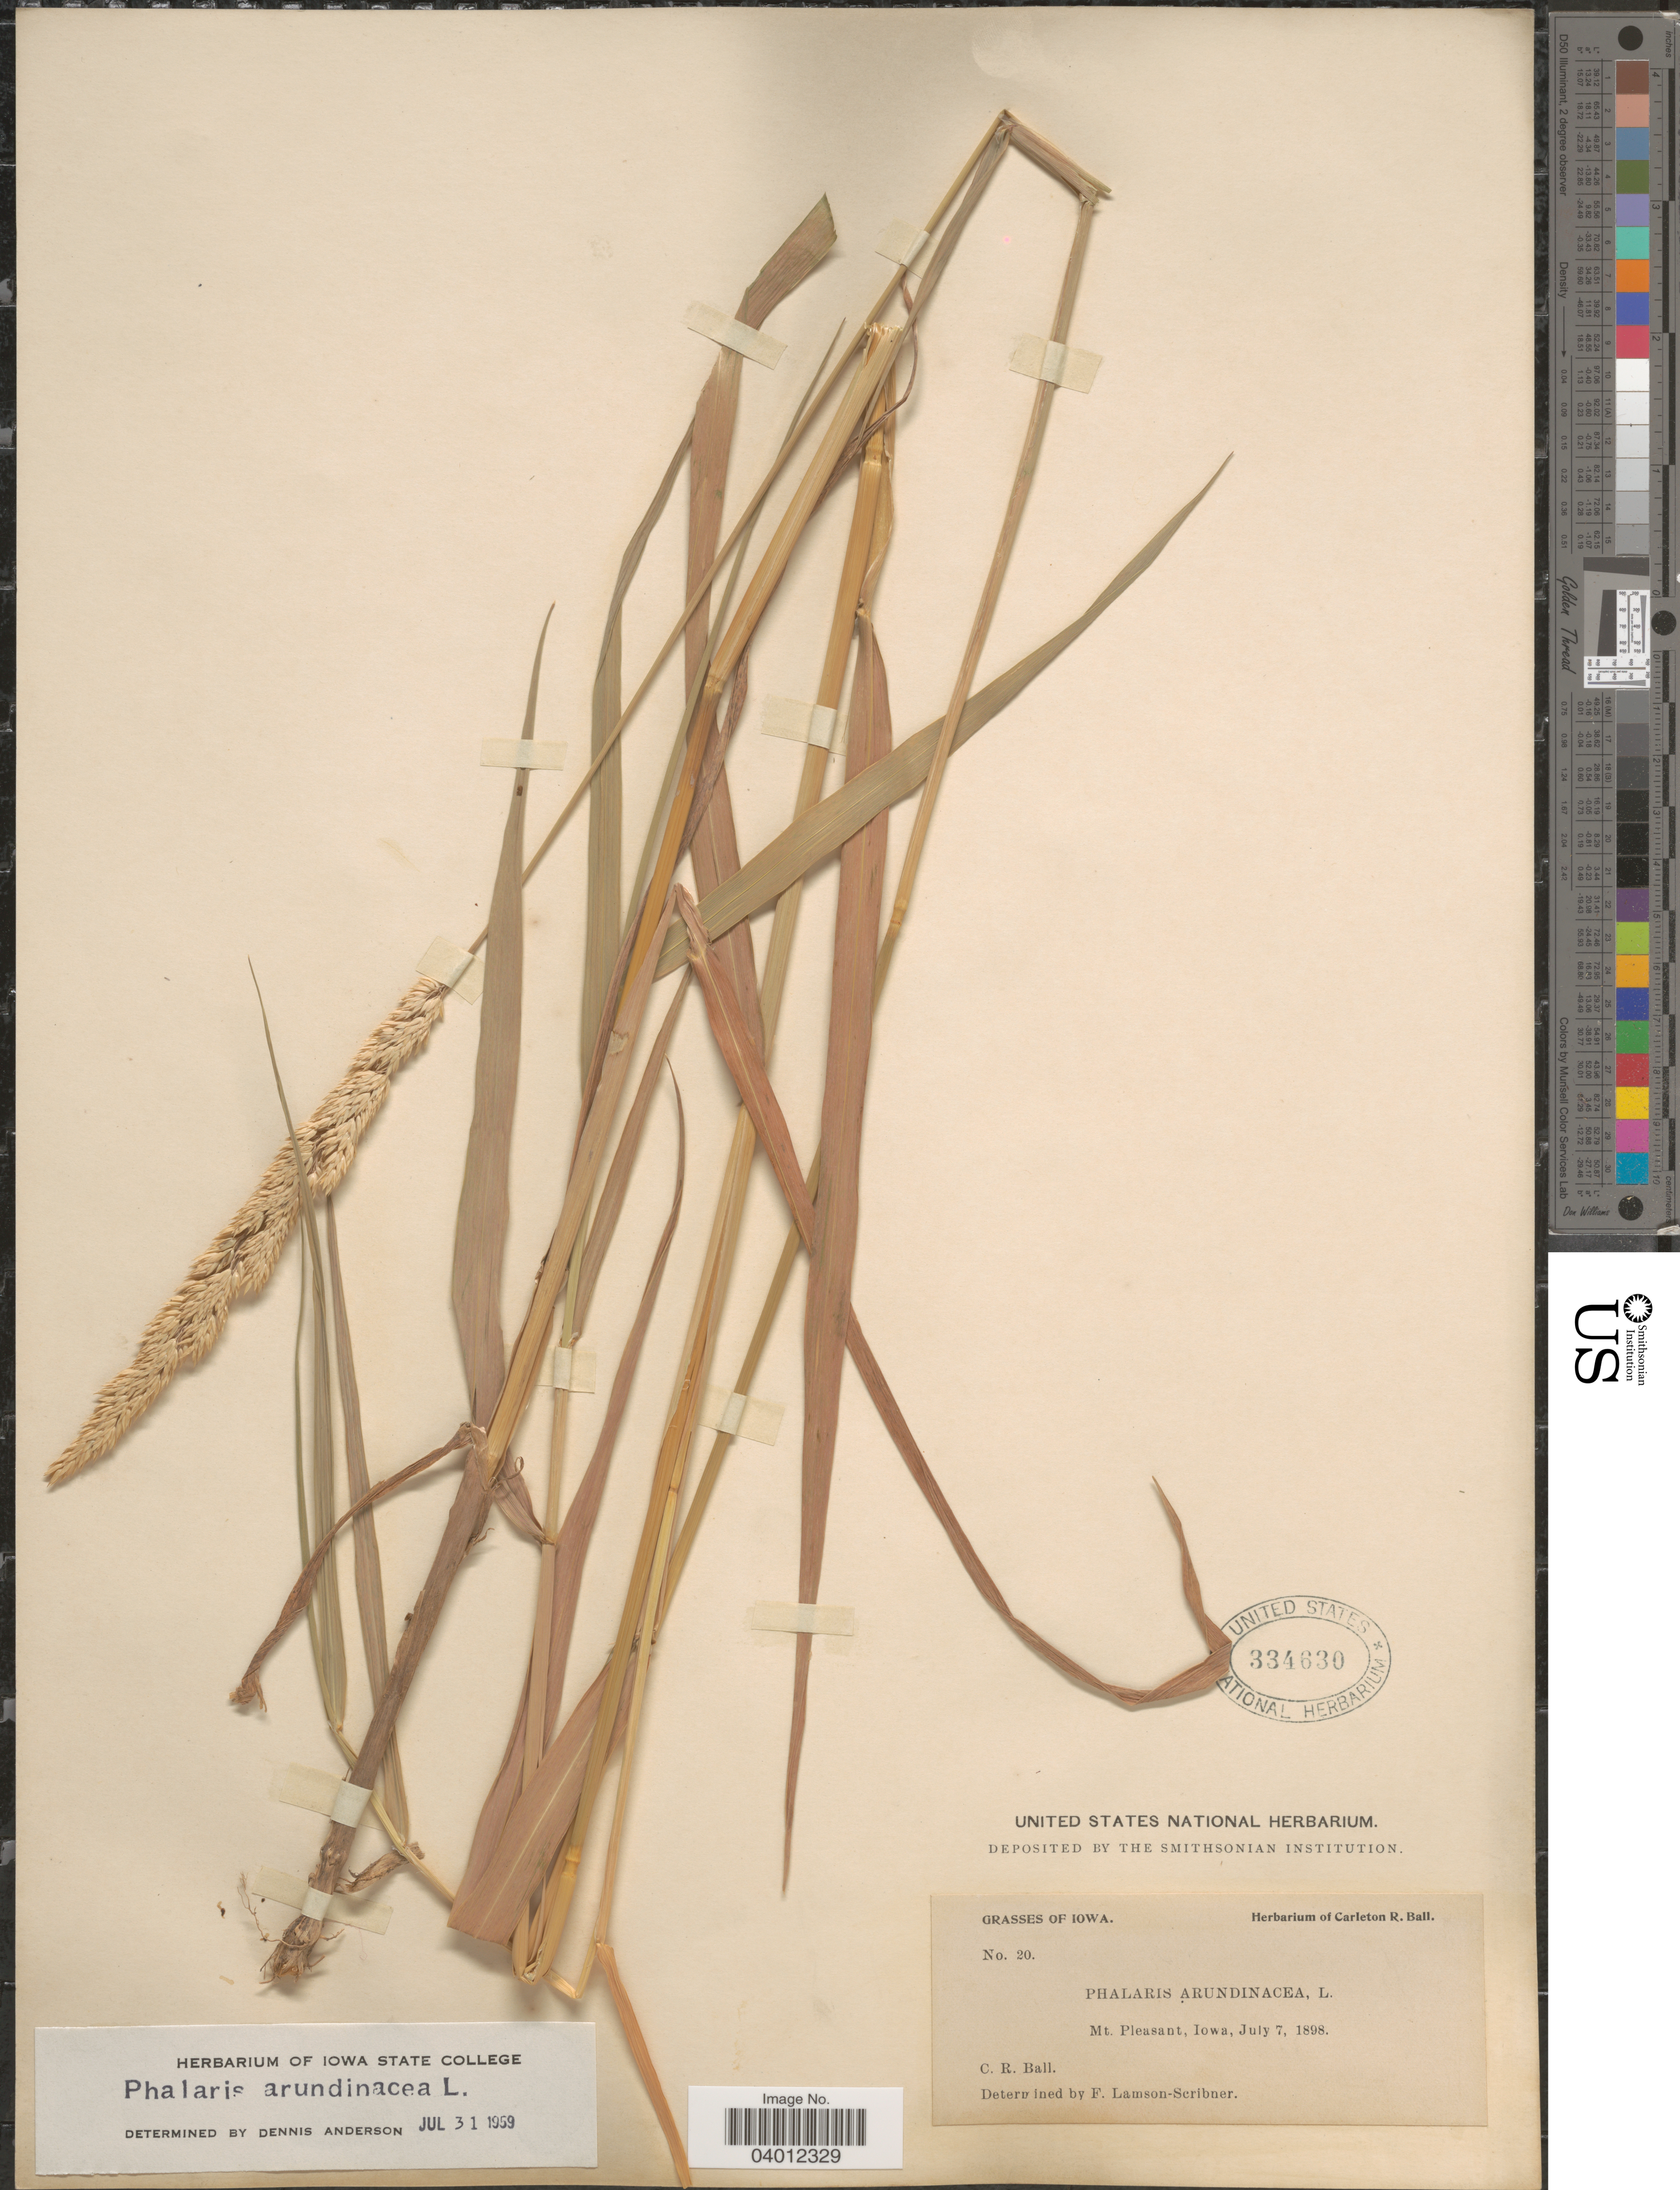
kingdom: Plantae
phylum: Tracheophyta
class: Liliopsida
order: Poales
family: Poaceae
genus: Phalaris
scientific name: Phalaris arundinacea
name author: L.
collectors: C. R. Ball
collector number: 20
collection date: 1898-07-07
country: United States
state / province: Iowa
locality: Mt. Pleasant.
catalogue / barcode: US 334630